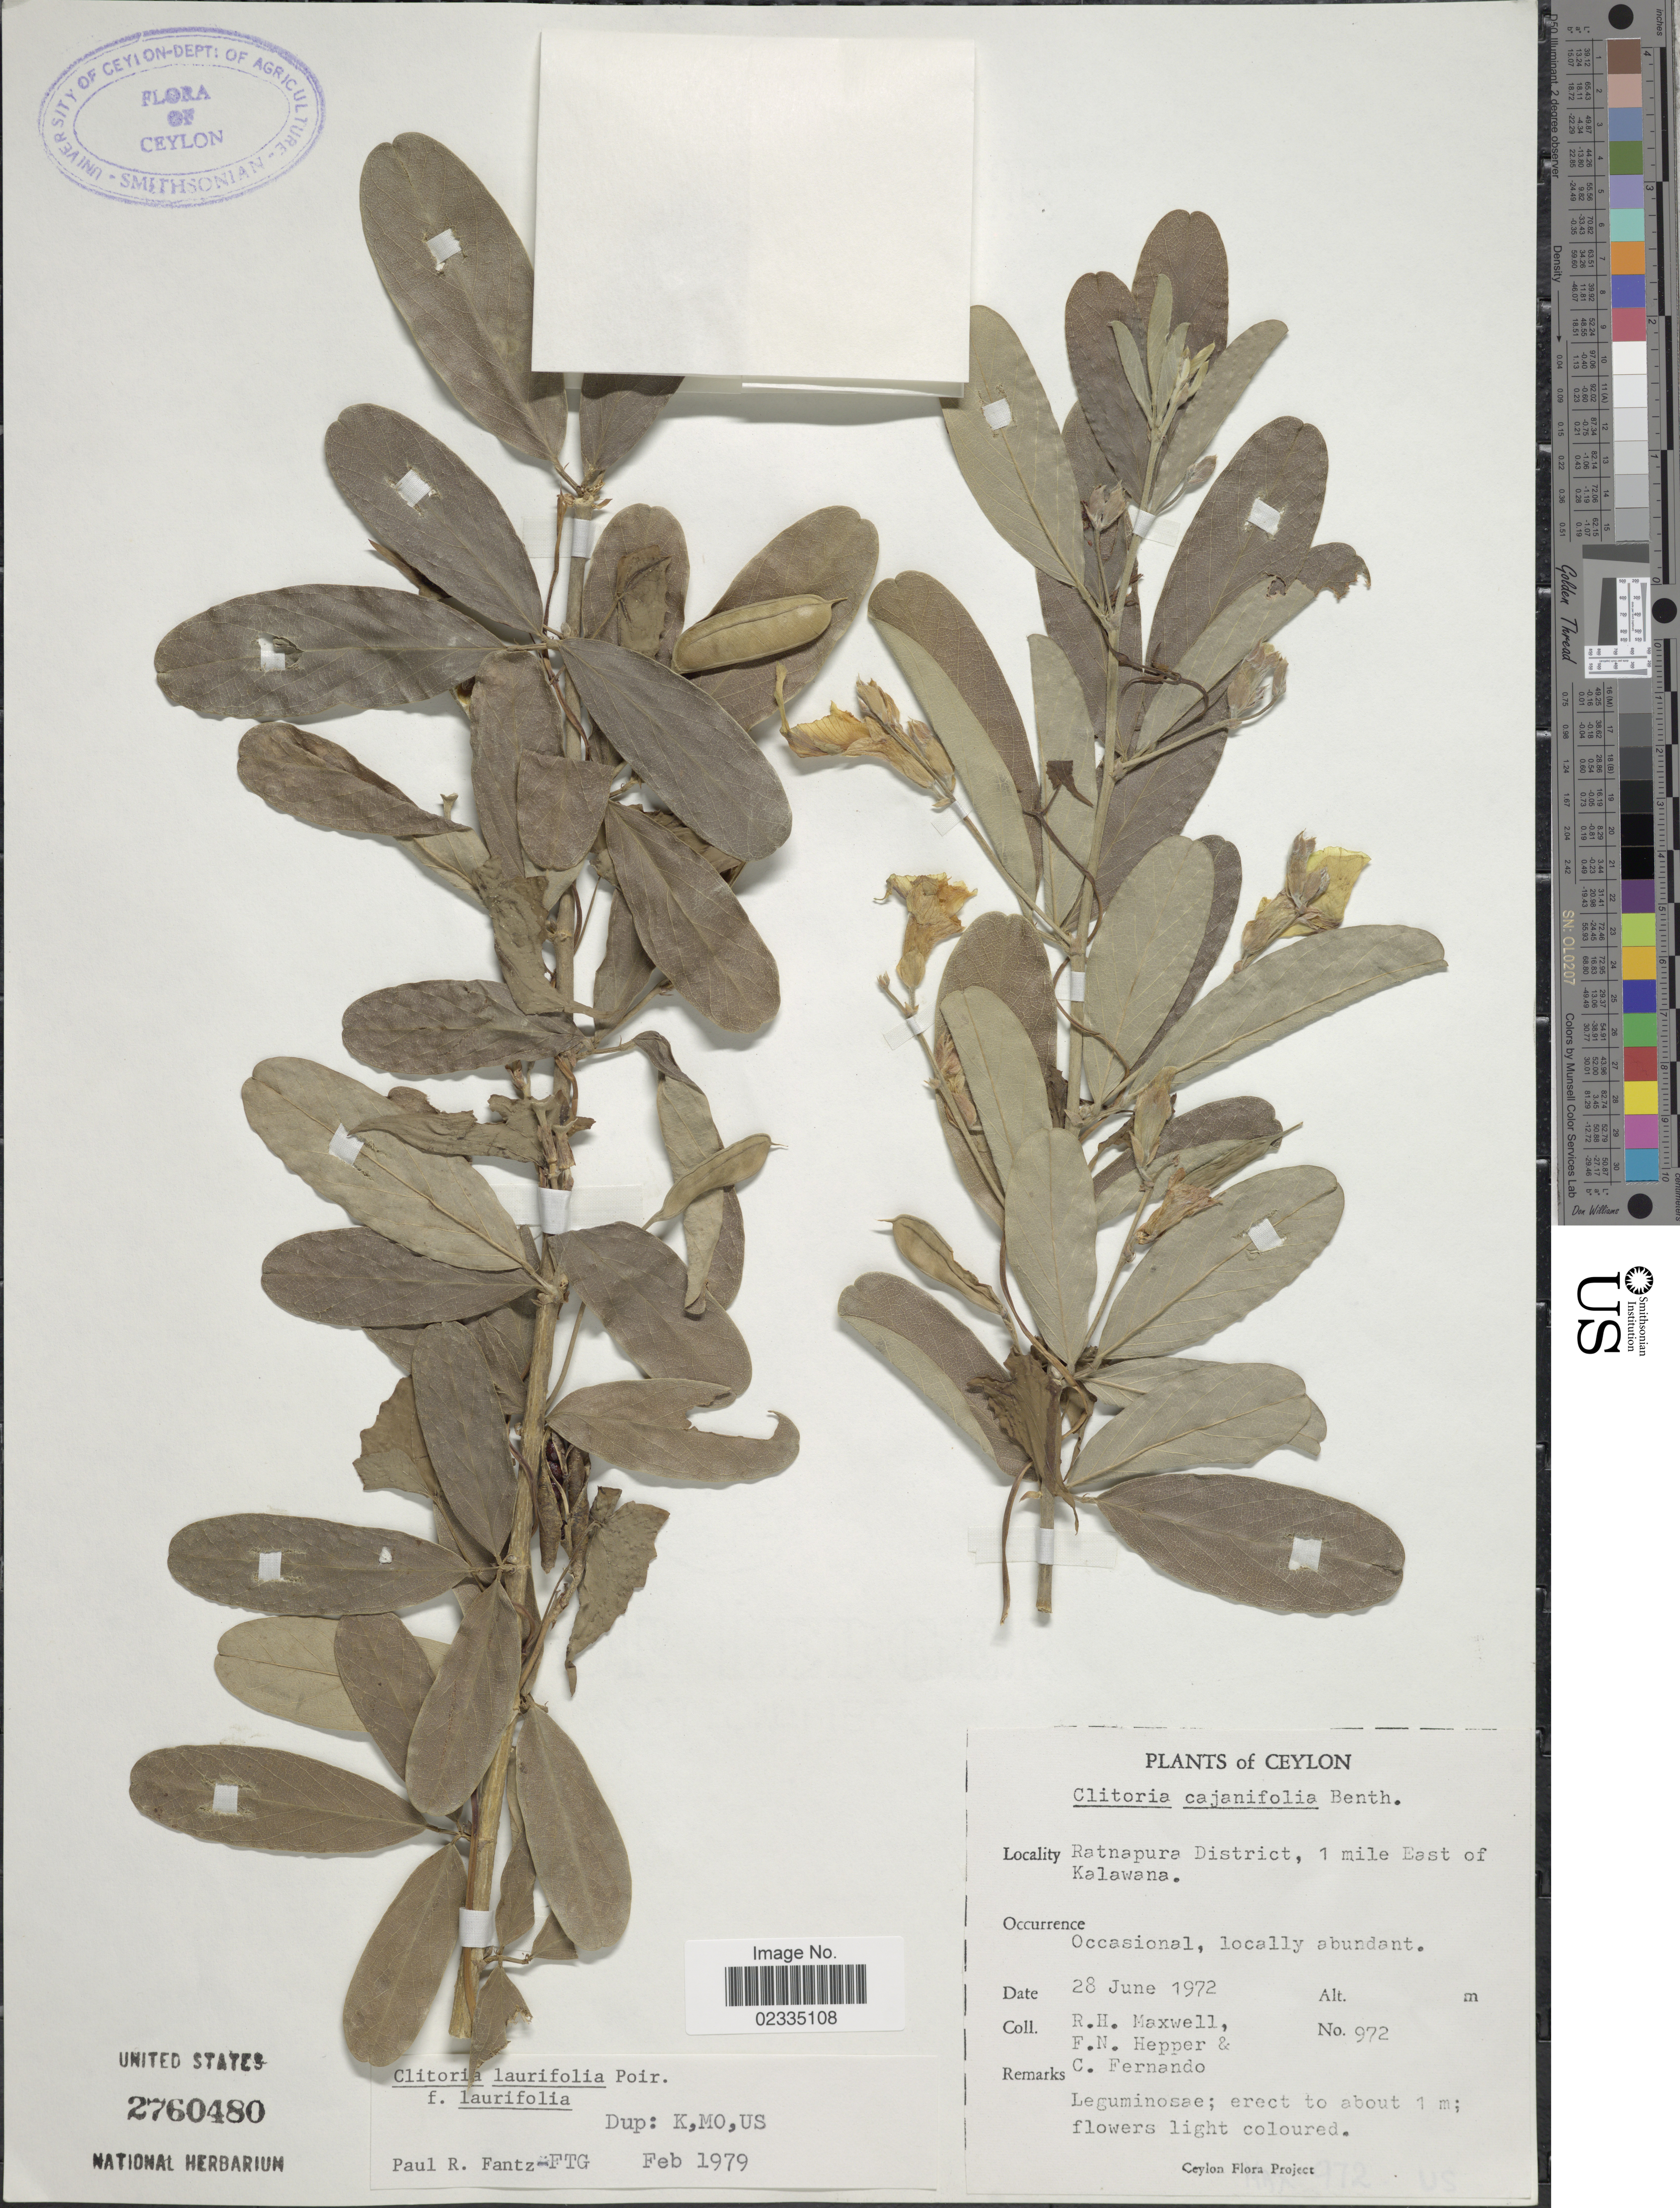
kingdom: Plantae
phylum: Tracheophyta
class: Magnoliopsida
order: Fabales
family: Fabaceae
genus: Clitoria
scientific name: Clitoria laurifolia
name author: Poir.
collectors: R. Maxwell, F. Hepper & C. Fernando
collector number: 972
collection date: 1972-06-28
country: Sri Lanka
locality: Ceylon, Ratnapura District, 1 mile East of Kalawana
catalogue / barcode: US 2760480